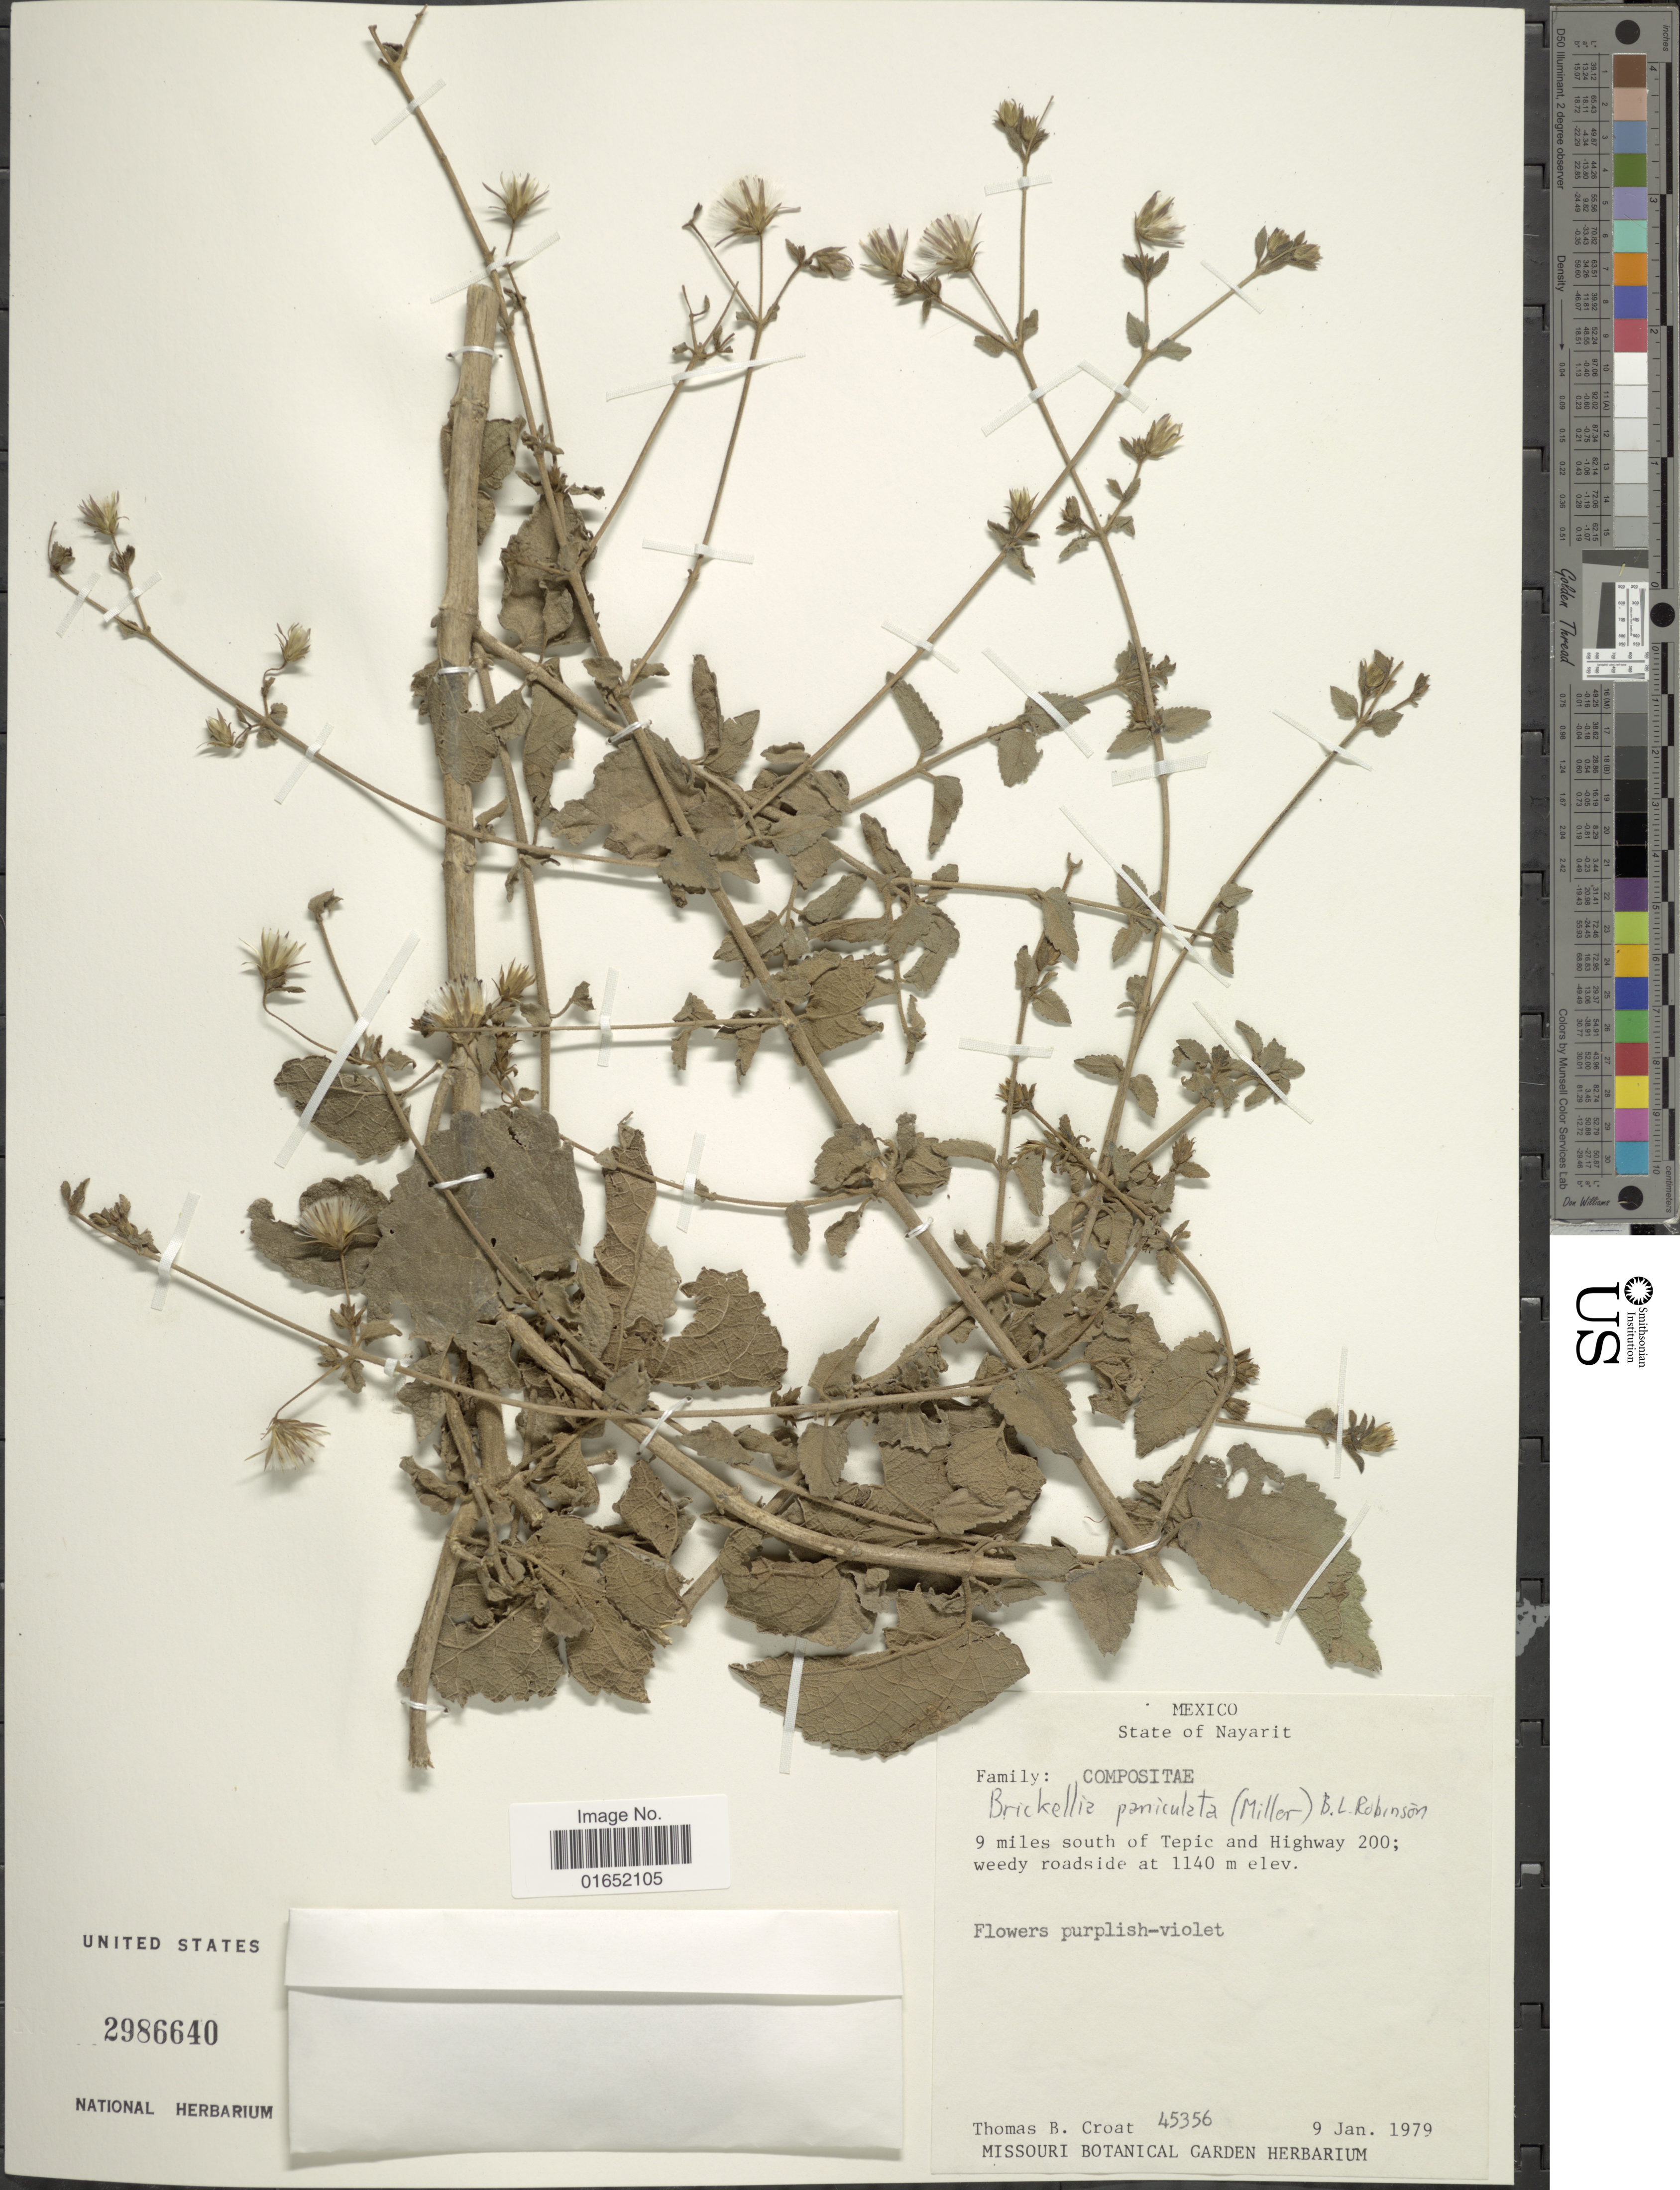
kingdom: Plantae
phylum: Tracheophyta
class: Magnoliopsida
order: Asterales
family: Asteraceae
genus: Brickellia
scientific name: Brickellia paniculata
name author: (Mill.) B.L. Rob.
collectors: T. B. Croat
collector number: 45356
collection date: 1979-01-09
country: Mexico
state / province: Nayarit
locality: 9 miles south of Tepic and Highway 200; weedy roadside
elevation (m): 1140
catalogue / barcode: US 2986640